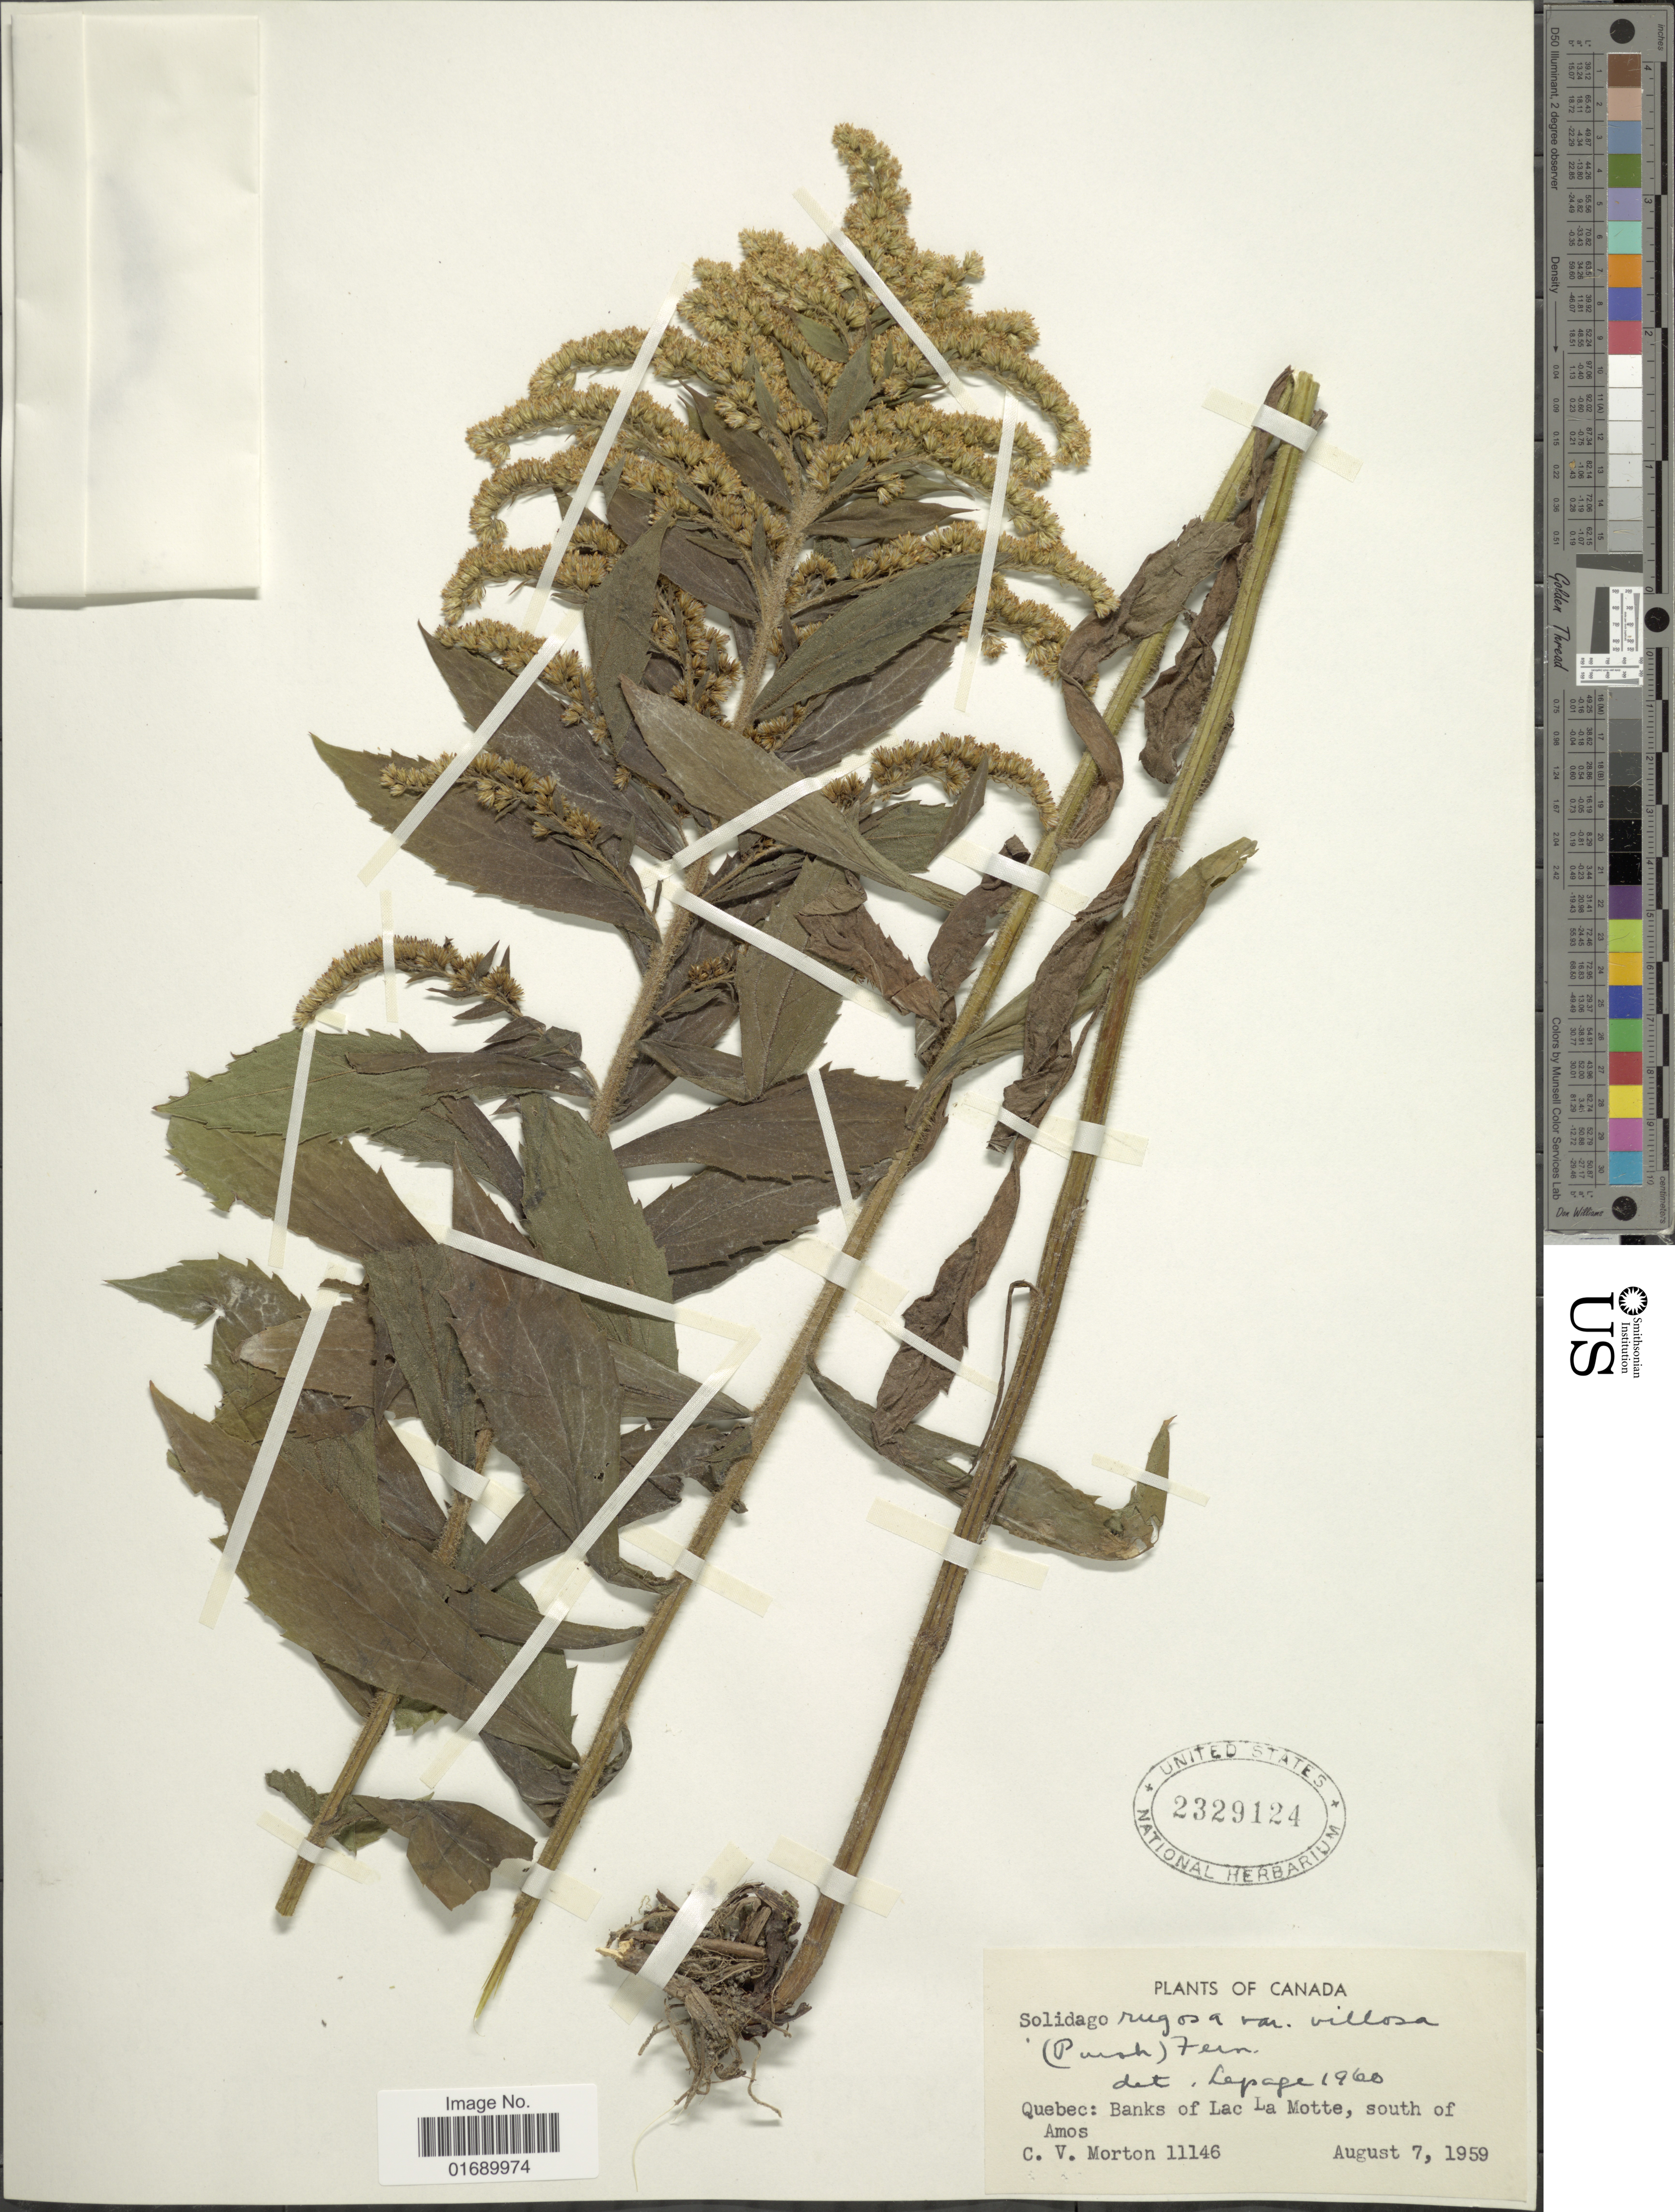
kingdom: Plantae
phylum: Tracheophyta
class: Magnoliopsida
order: Asterales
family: Asteraceae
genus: Solidago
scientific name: Solidago rugosa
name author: Mill.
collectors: C. V. Morton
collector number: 11146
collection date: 1959-08-07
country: Canada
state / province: Quebec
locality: Banks of Lac La Motte, south of Amos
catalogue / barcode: US 2329124